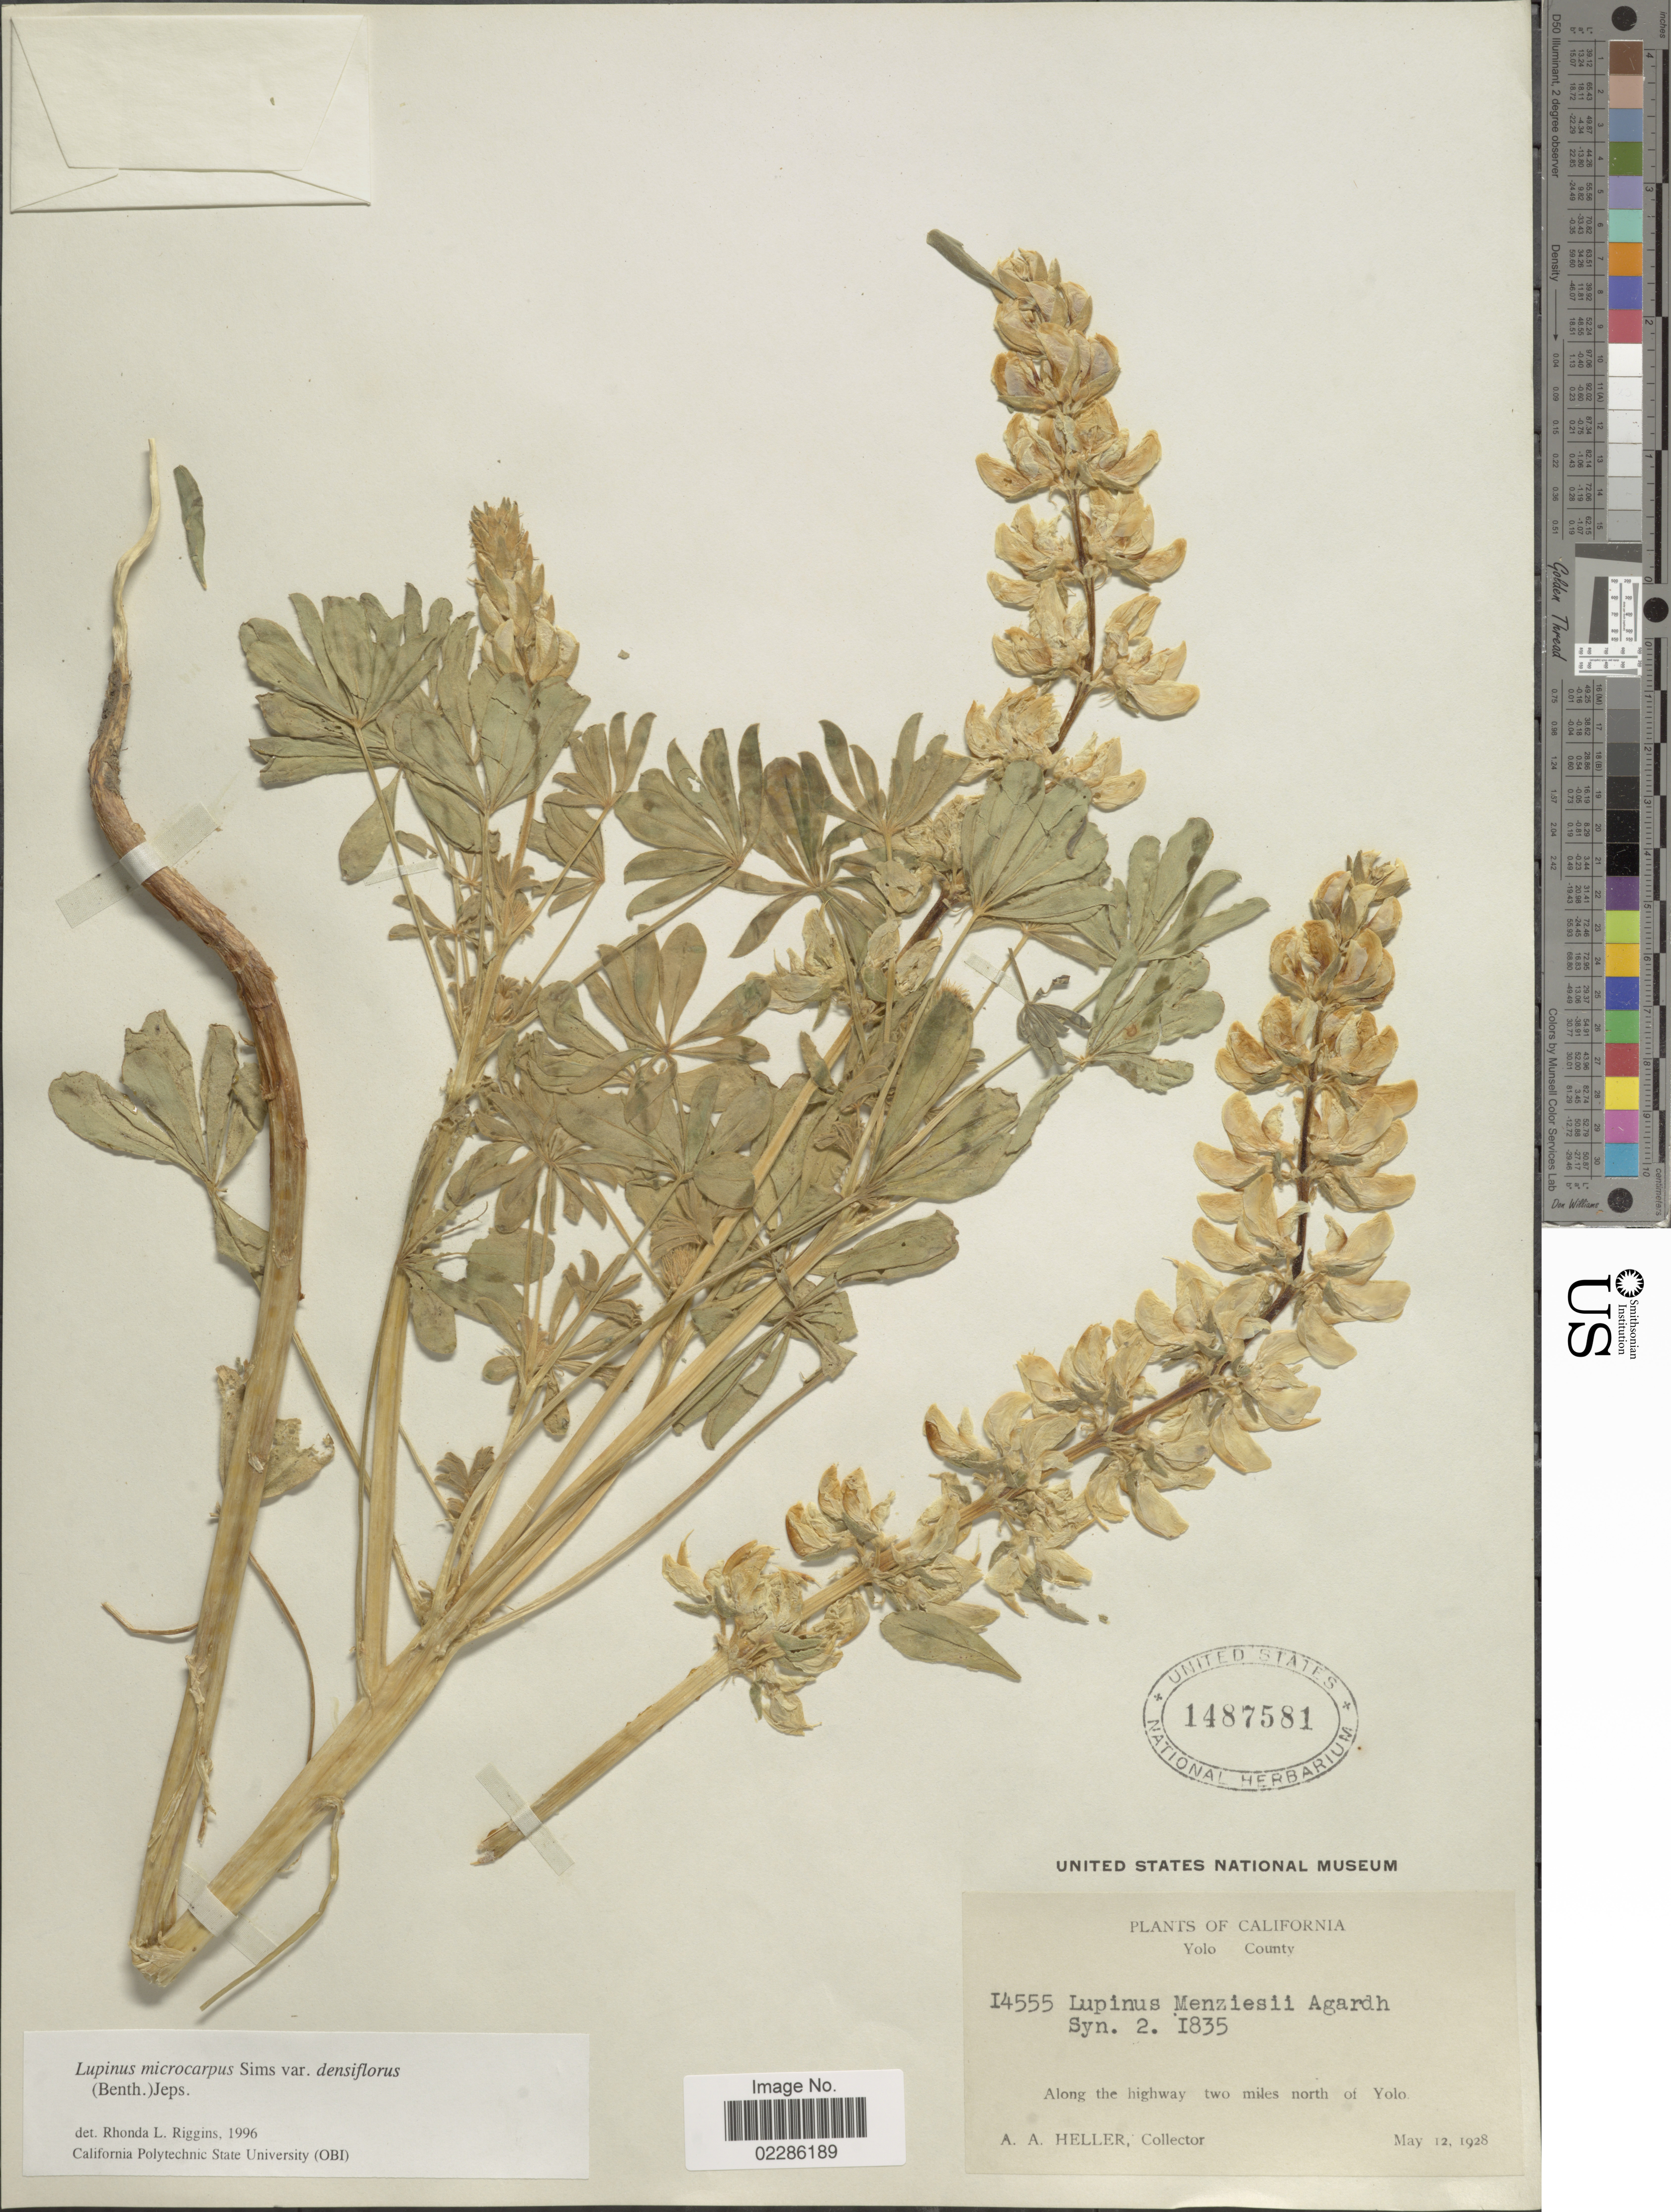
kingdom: Plantae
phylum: Tracheophyta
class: Magnoliopsida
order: Fabales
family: Fabaceae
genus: Lupinus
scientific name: Lupinus microcarpus var. densiflorus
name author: (Benth.) Jeps.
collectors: A. A. Heller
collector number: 14555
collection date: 1928-05-12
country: United States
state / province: California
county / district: Yolo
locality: Yolo County, Along the highway two miles north of Yolo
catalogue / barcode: US 1487581